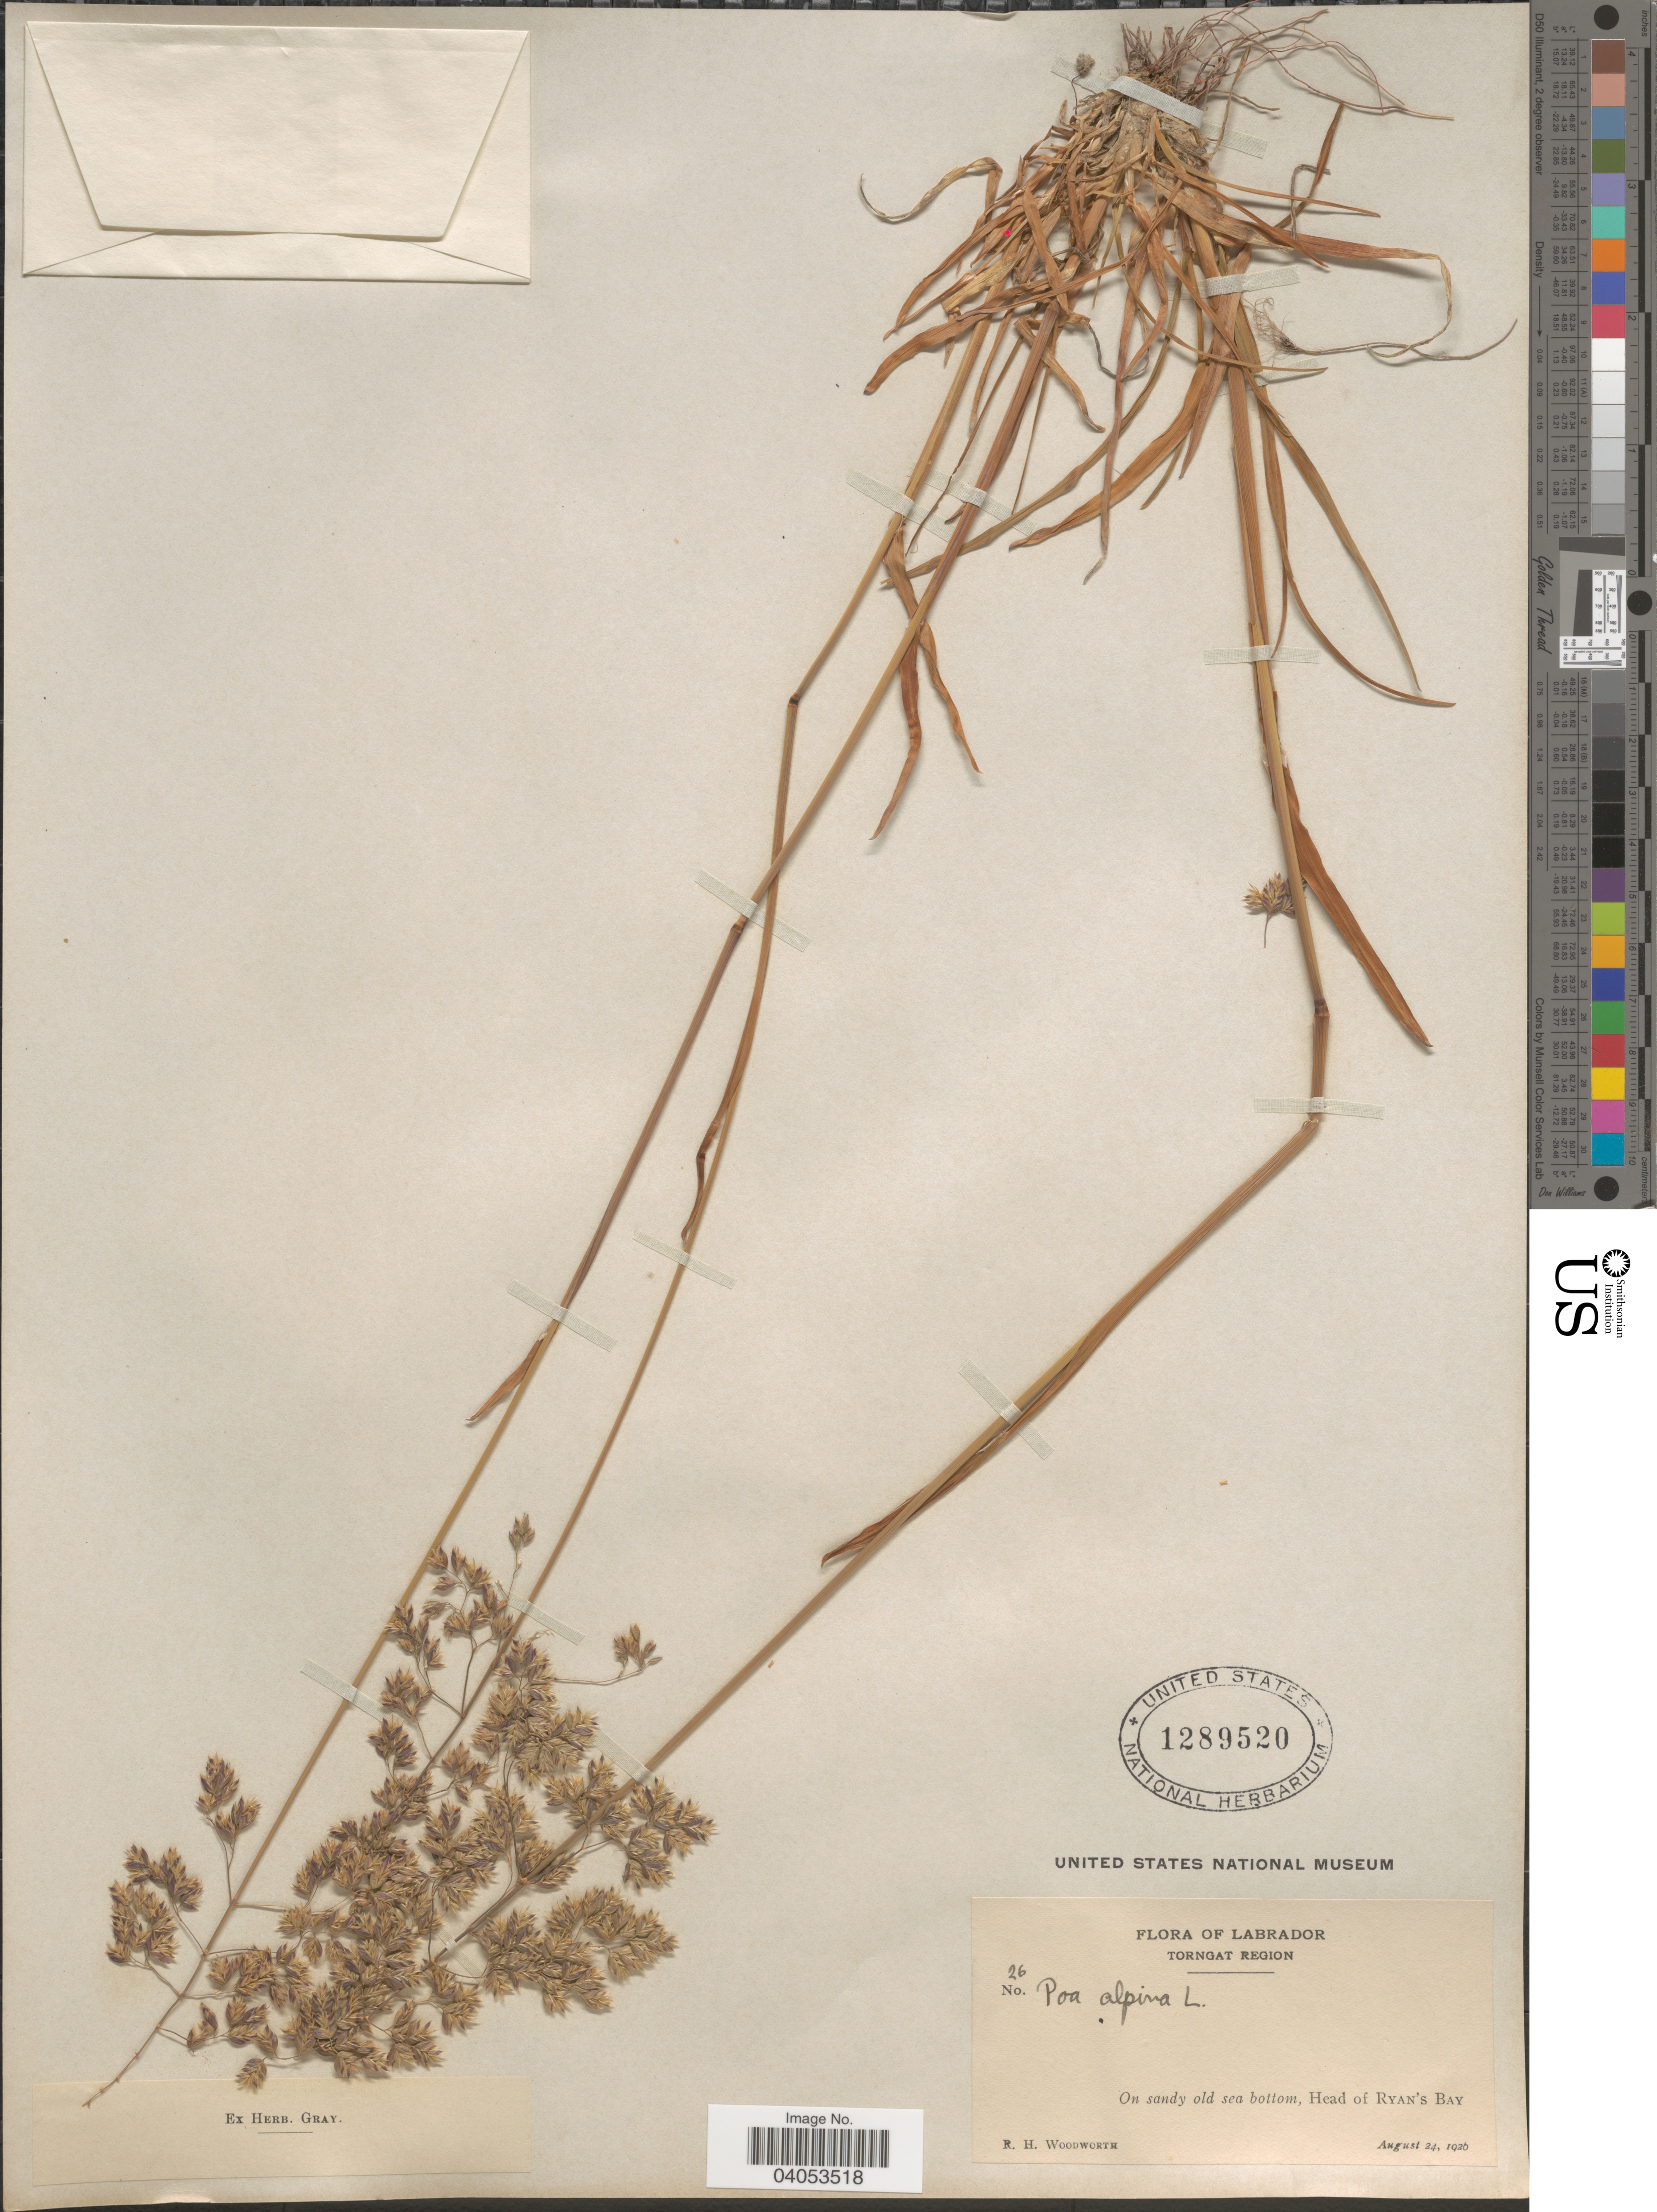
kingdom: Plantae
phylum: Tracheophyta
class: Liliopsida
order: Poales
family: Poaceae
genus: Poa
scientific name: Poa alpina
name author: L.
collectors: R. Woodworth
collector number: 26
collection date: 1926-08-24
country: Canada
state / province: Newfoundland and Labrador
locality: Labrador. Torngat Region. Head of Ryan's Bay.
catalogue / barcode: US 1289520